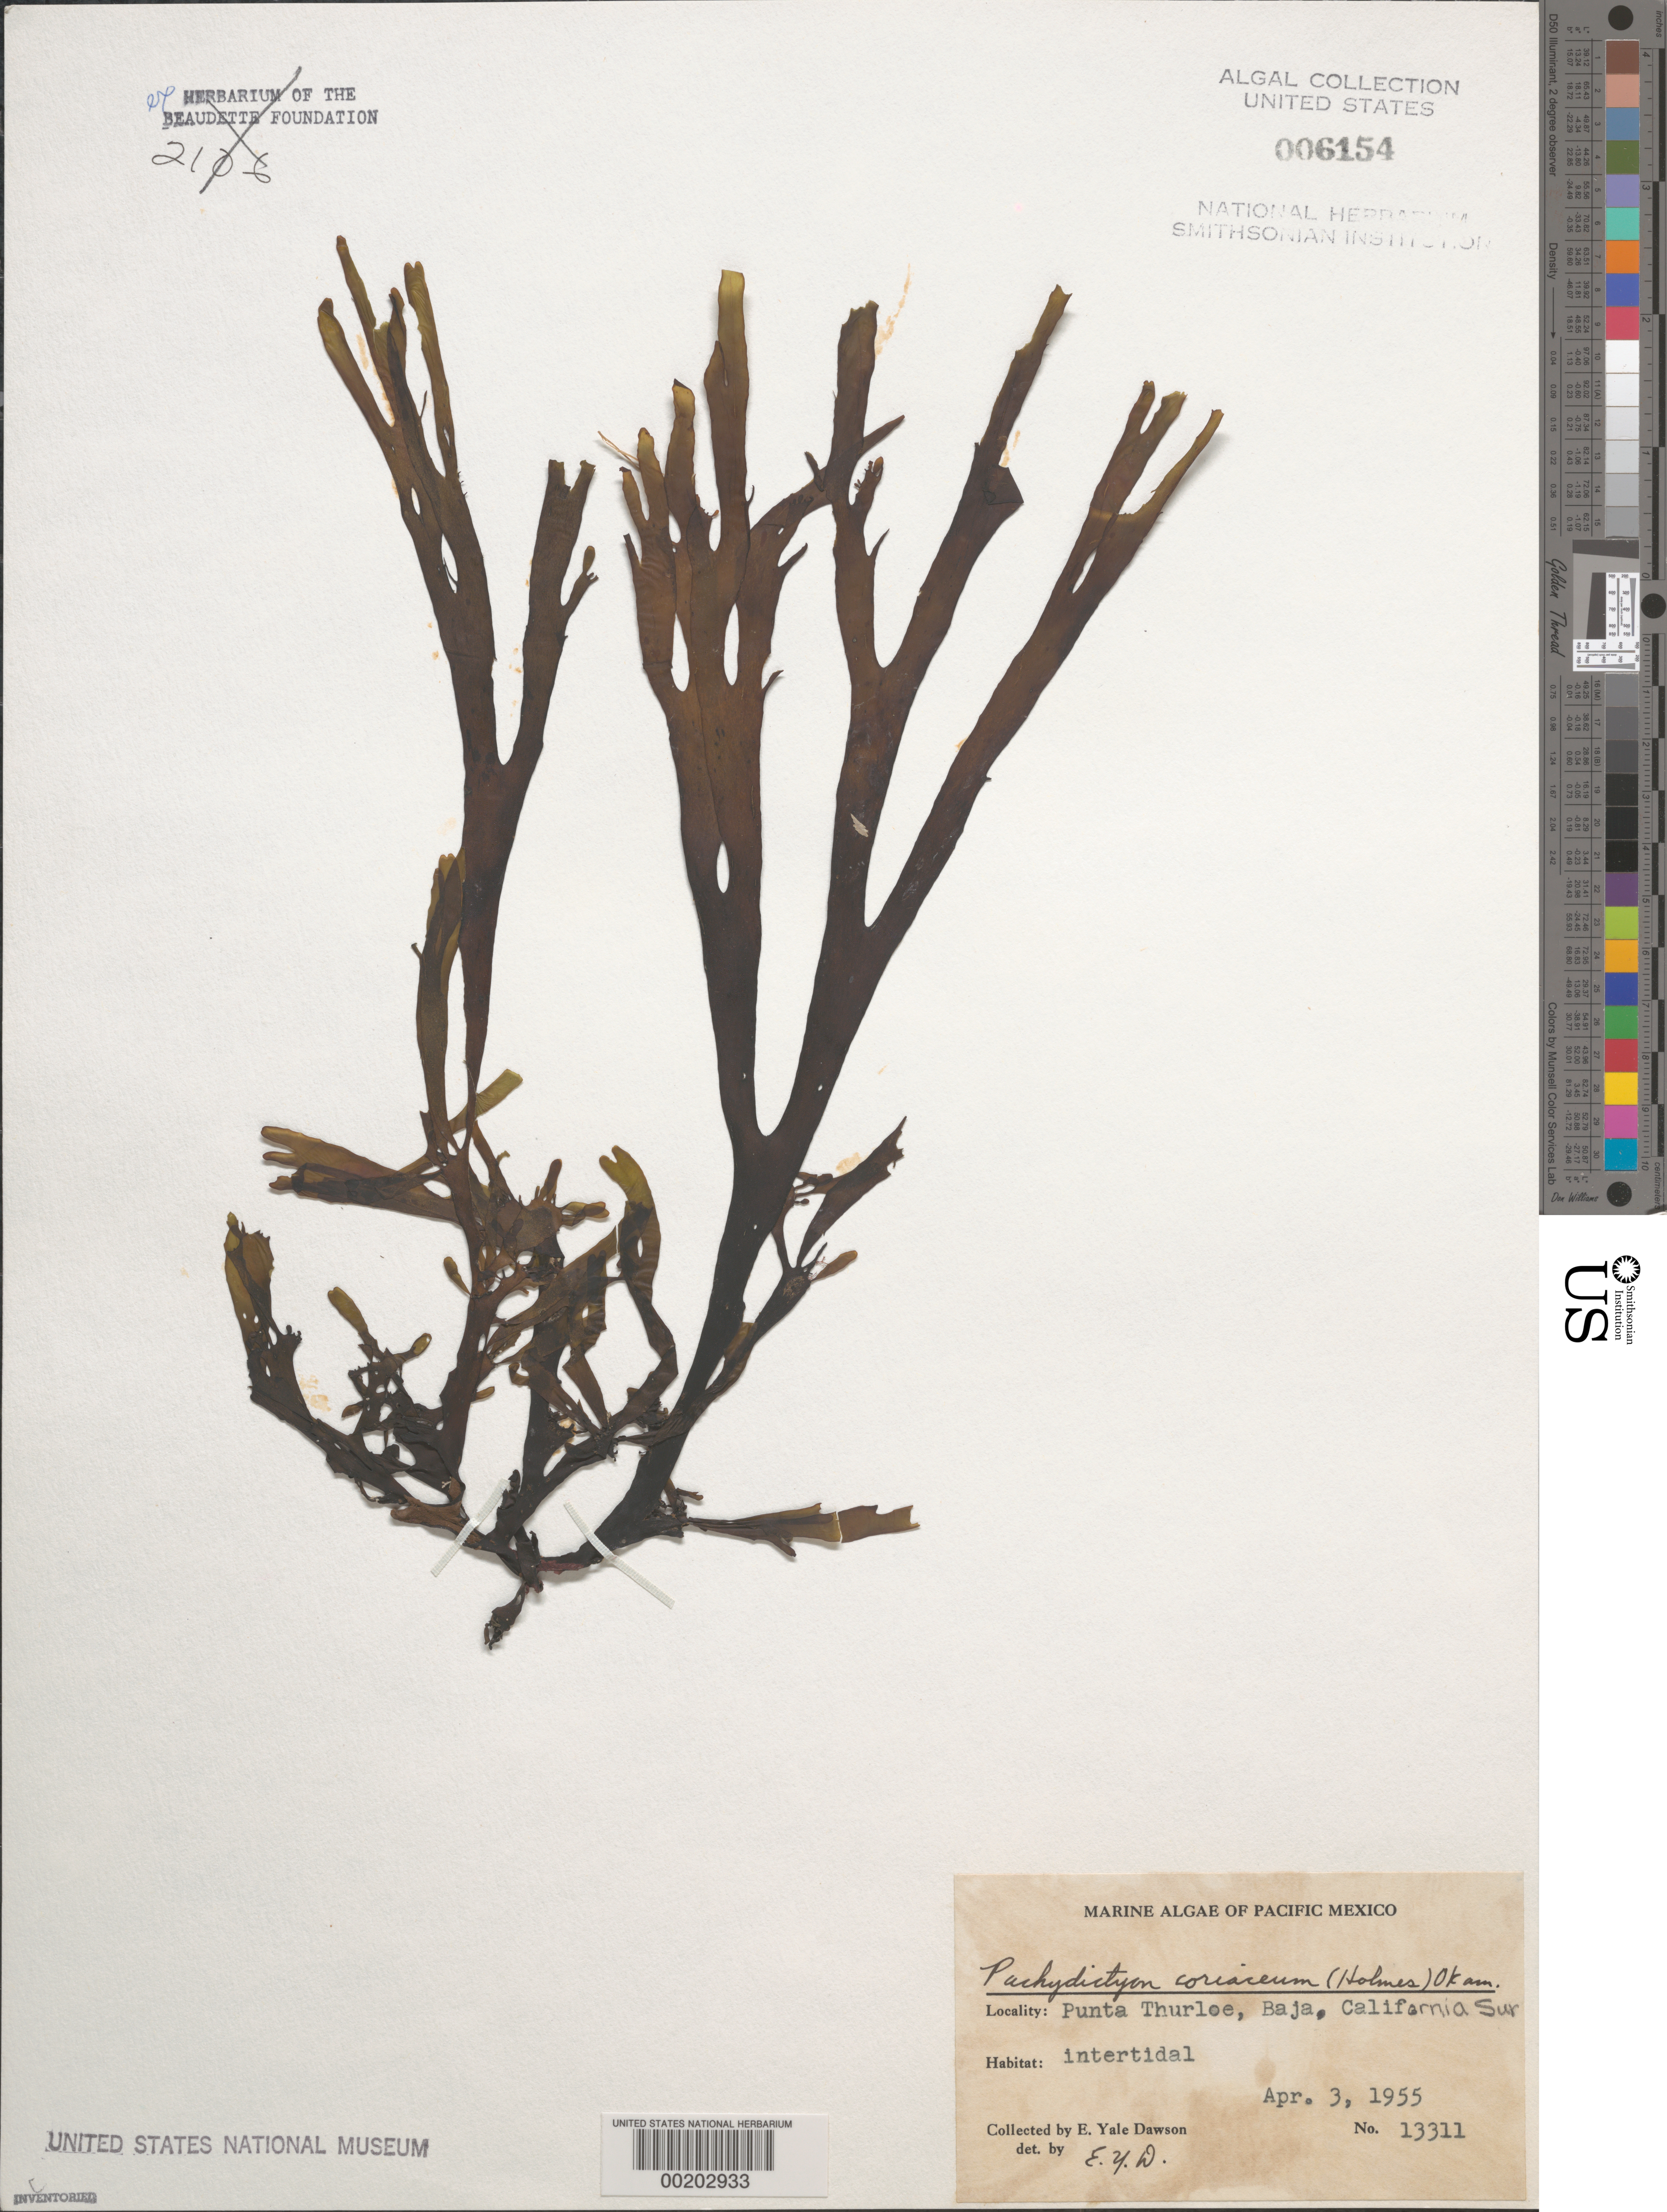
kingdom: Chromista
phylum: Ochrophyta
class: Phaeophyceae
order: Dictyotales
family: Dictyotaceae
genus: Pachydictyon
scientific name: Pachydictyon coriaceum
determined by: Dawson, E. Y.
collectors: E. Y. Dawson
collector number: EYD 13311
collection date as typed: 03 Apr 1955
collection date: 1955-04-03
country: Mexico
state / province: Baja California Sur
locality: Punta Thurloe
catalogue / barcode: US 6154